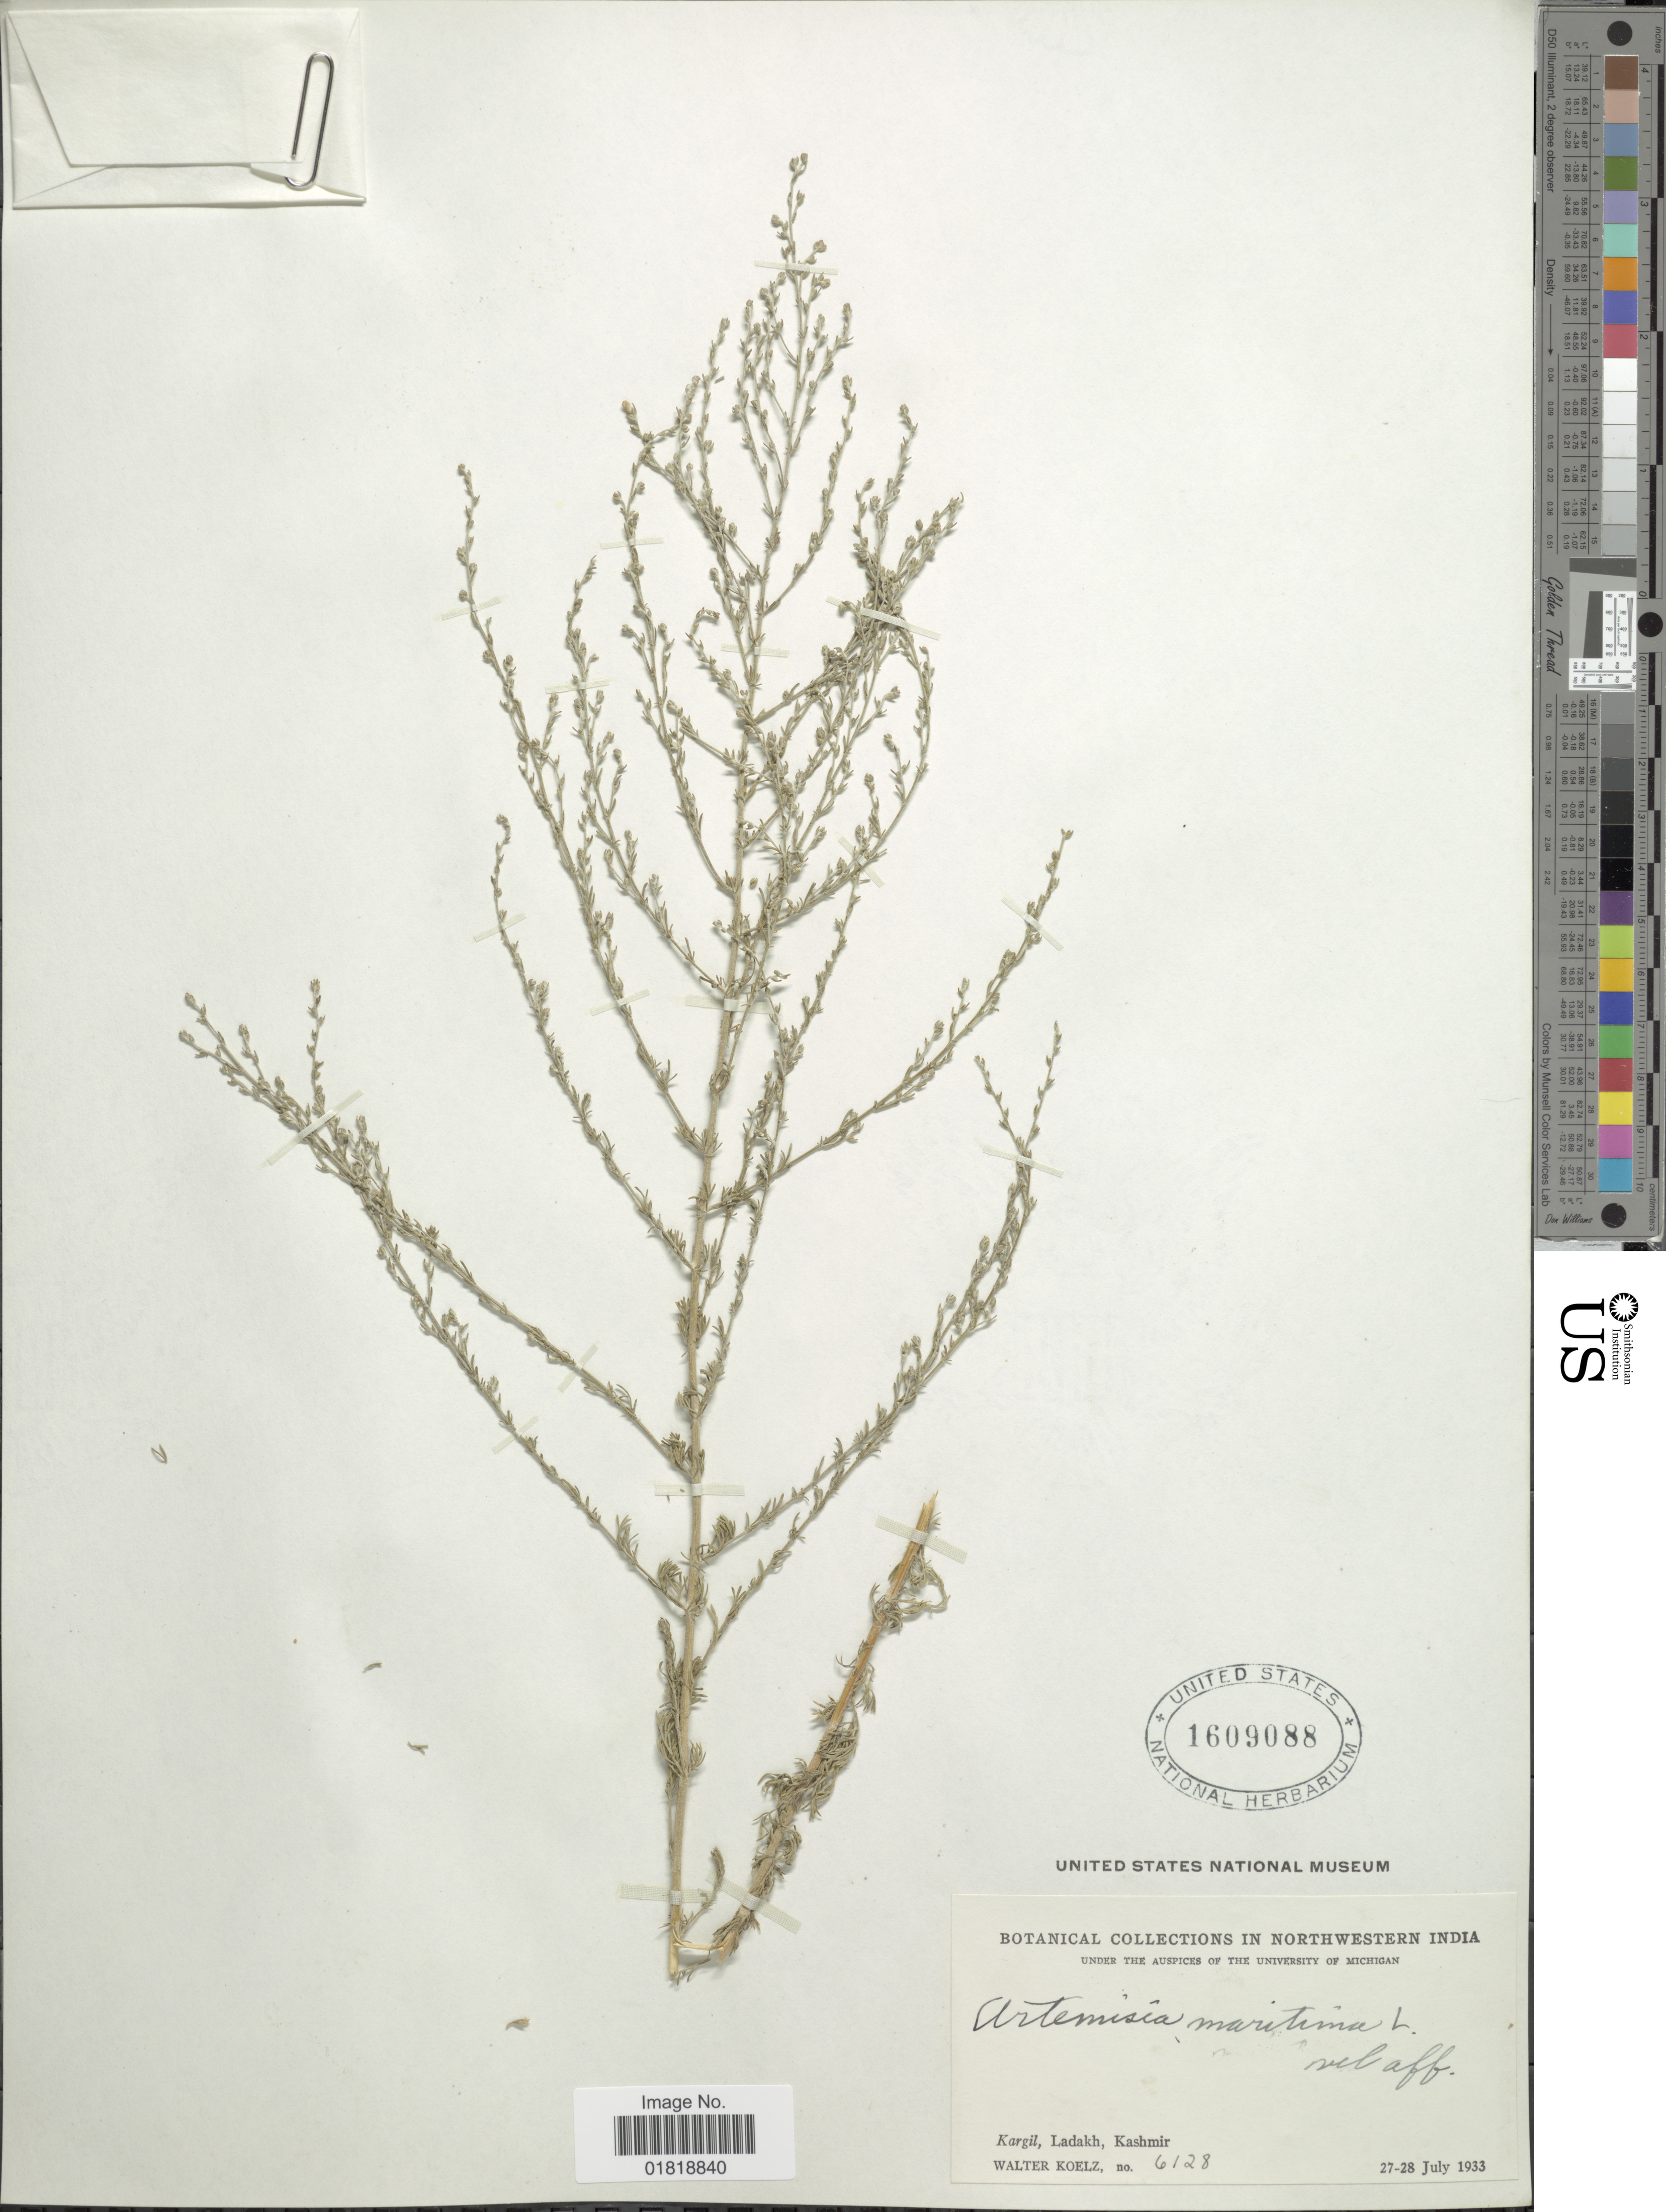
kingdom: Plantae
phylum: Tracheophyta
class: Magnoliopsida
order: Asterales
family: Asteraceae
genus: Artemisia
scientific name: Artemisia maritima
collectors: W. N. Koelz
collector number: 6128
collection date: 1933-07-27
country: India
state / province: Jammu and Kashmir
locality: Northwestern India, Kargil, Ladakh, Kashmir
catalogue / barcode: US 1609088